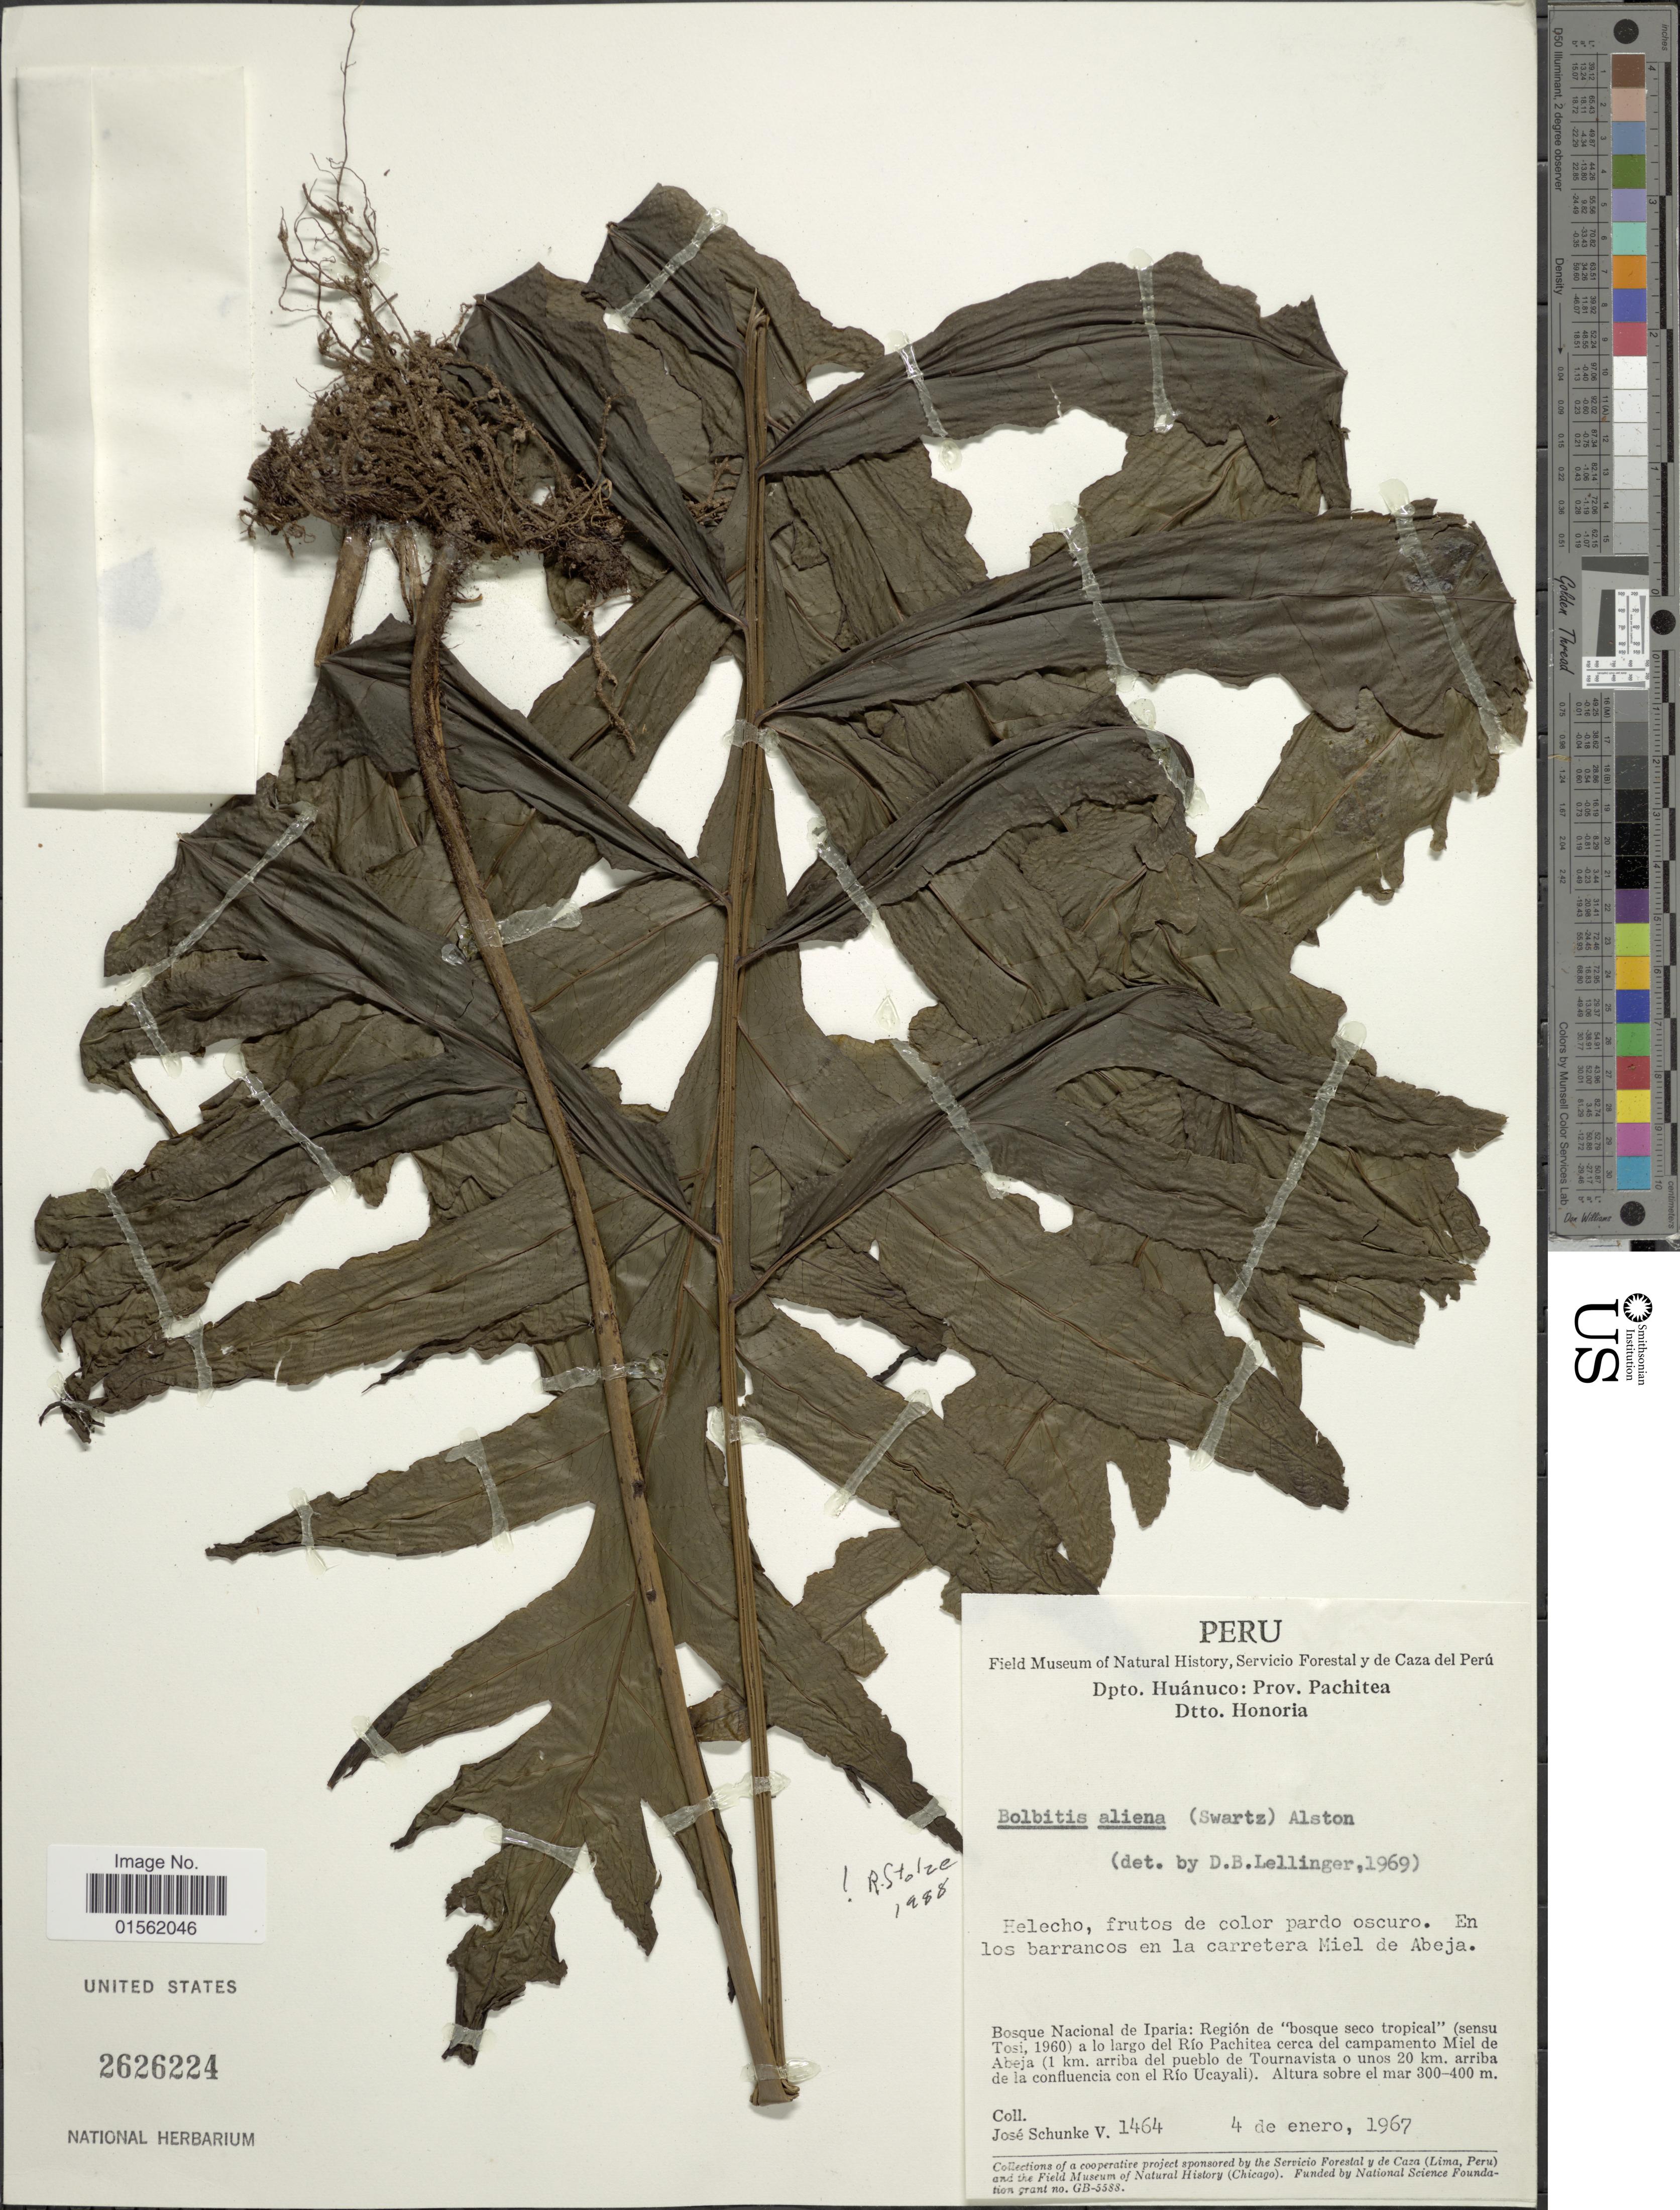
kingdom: Plantae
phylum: Tracheophyta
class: Polypodiopsida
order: Polypodiales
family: Dryopteridaceae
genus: Bolbitis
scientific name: Bolbitis aliena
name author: (Sw.) Alston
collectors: J. Schunke Vigo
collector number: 1464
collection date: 1967-01-04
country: Peru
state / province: Huánuco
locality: Prov. Pachitea. Dtto. Honoria. Bosque Nacional de Iparia: Región de "bosque seco tropical" (sensu Tosi, 1960) a lo largo del Río Pachitea cerca del campamento Miel de Abeja (1 km. arriba del pueblo de Tournavista o unos 20 km. arriba de la confluencia con el Río Ucayali)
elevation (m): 300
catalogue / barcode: US 2626224